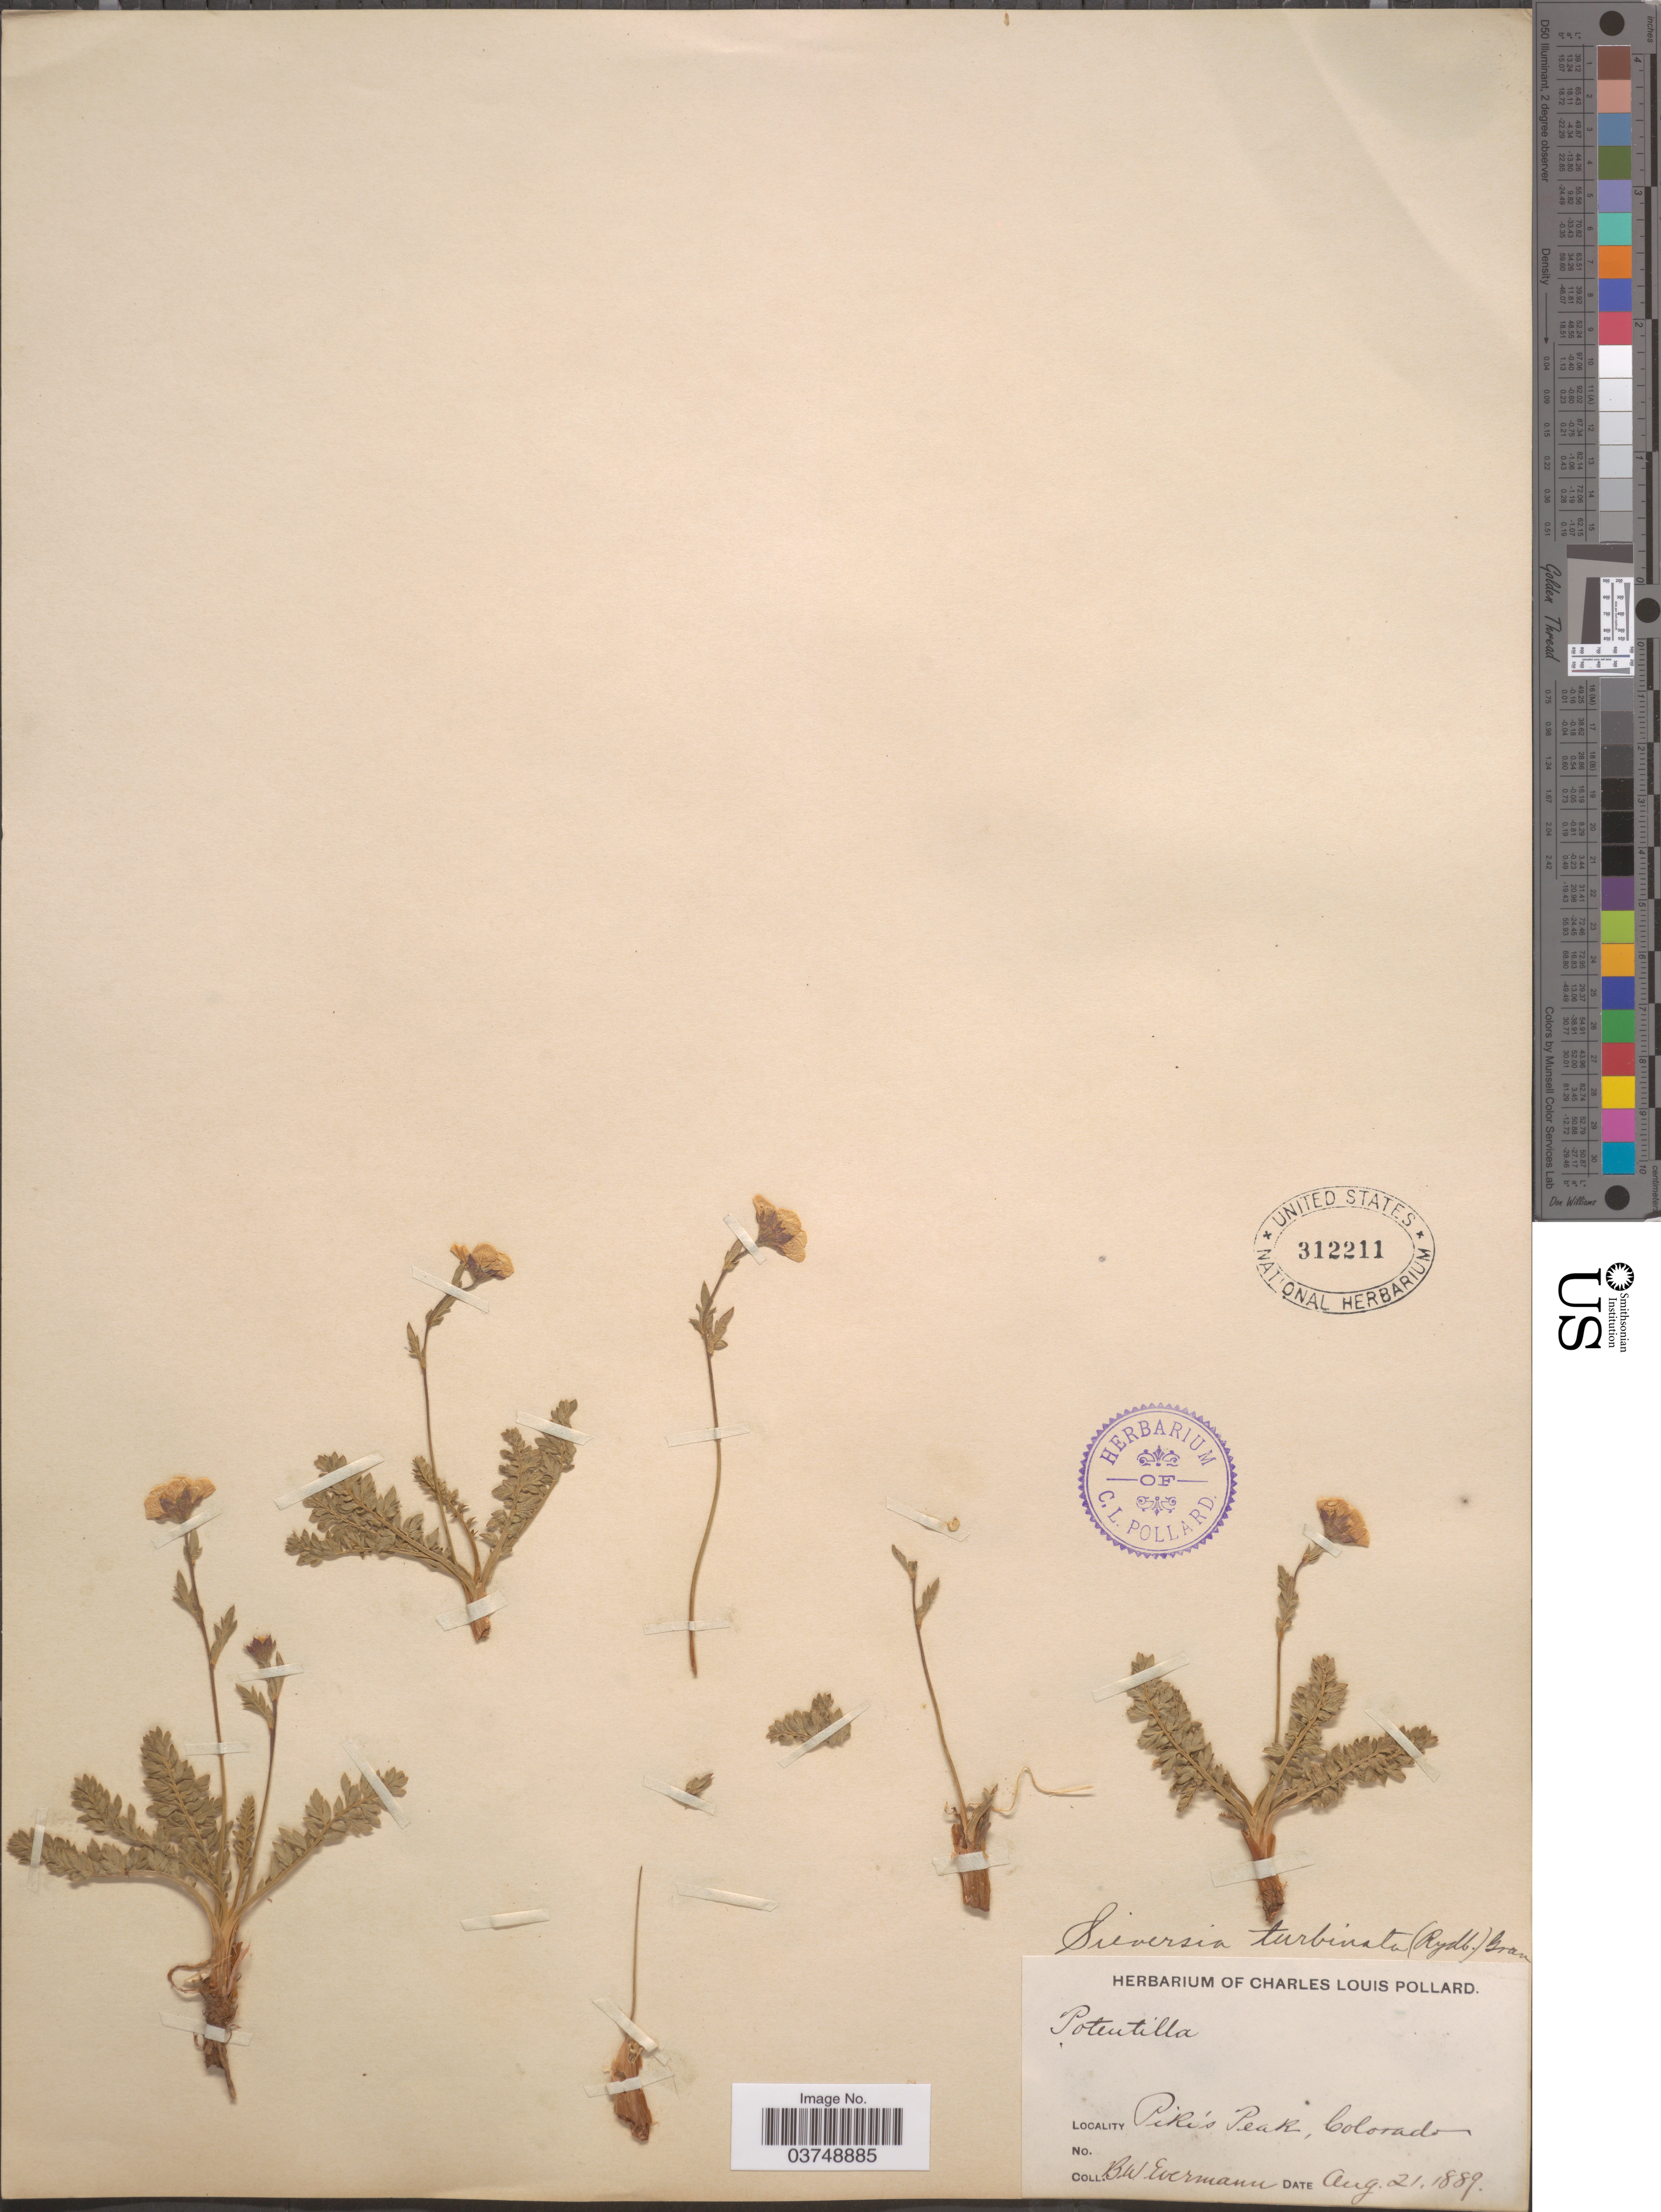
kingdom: Plantae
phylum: Tracheophyta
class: Magnoliopsida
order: Rosales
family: Rosaceae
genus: Geum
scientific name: Geum rossii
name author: (R. Br.) Ser.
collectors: B. W. Evermann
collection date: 1889-08-21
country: United States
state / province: Colorado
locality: Pike's Peak.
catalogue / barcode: US 312211